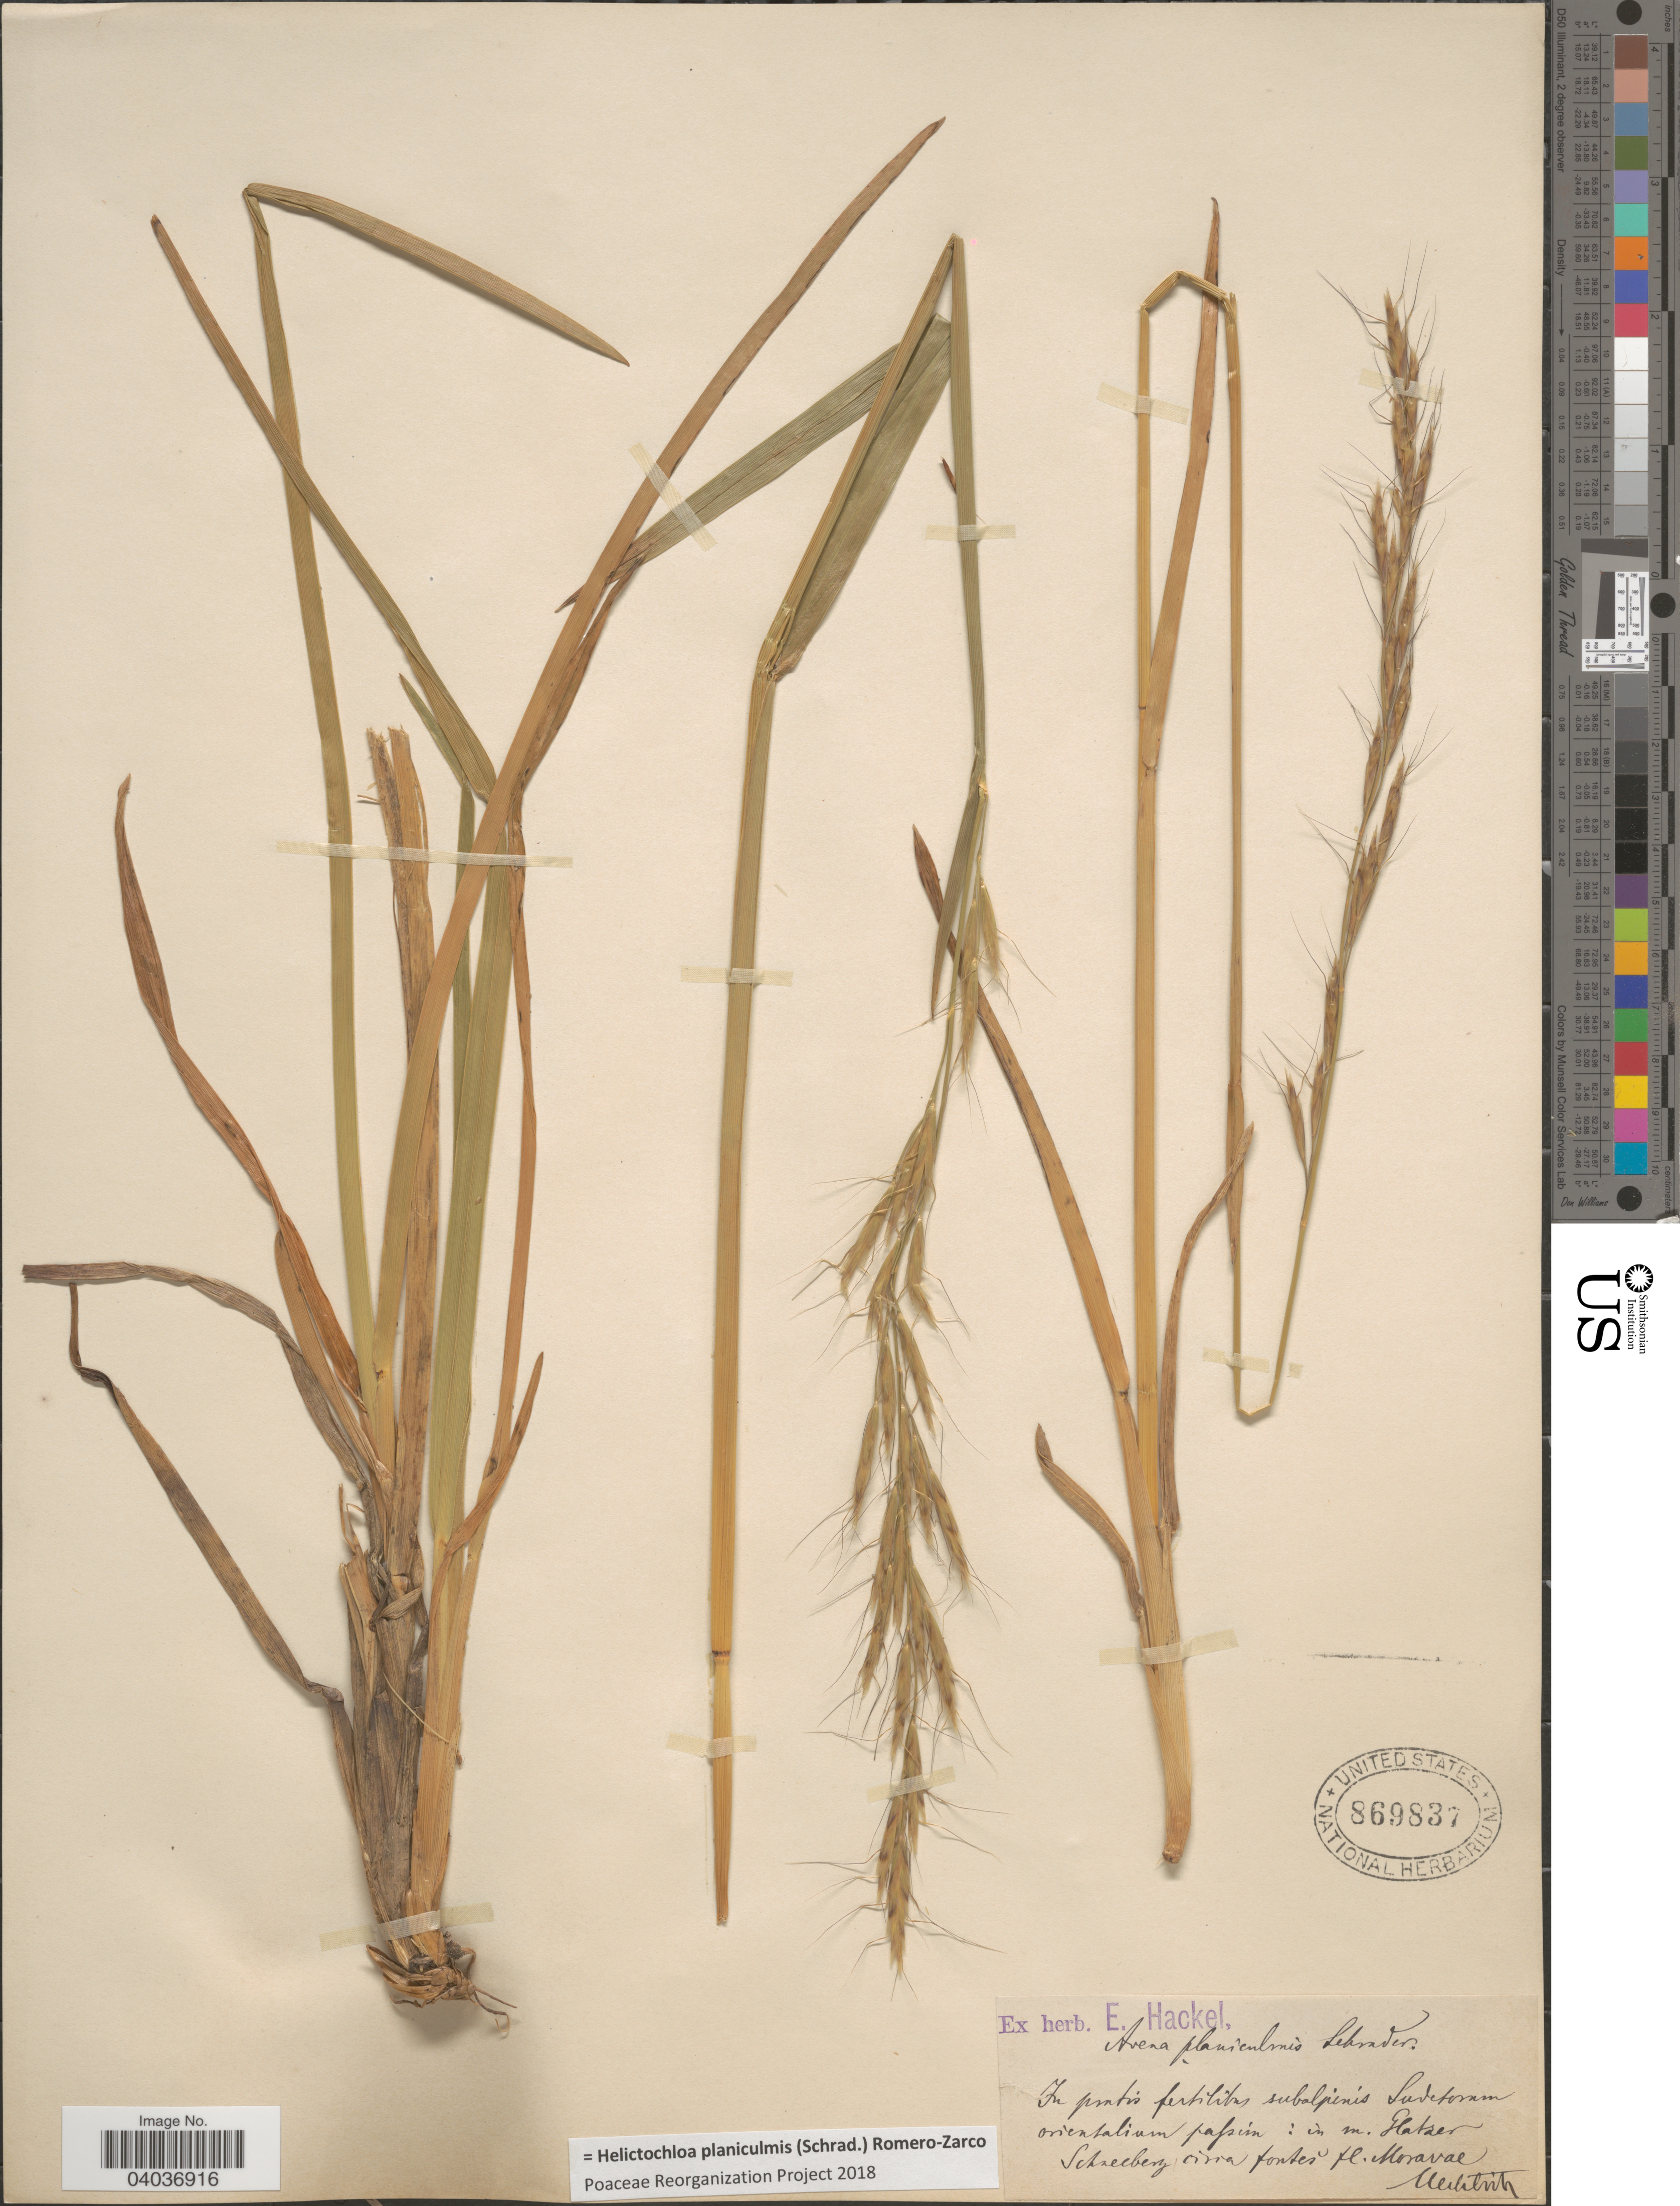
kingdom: Plantae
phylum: Tracheophyta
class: Liliopsida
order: Poales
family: Poaceae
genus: Helictochloa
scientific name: Helictochloa planiculmis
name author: (Schrad.) Romero Zarco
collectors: Uechtritz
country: Czechia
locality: In pratis fertilibus subalpinis Sudetoram orientalium passim: in m. Glatzer Schzeeberg circa fontes fl. Moravae.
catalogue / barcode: US 869837